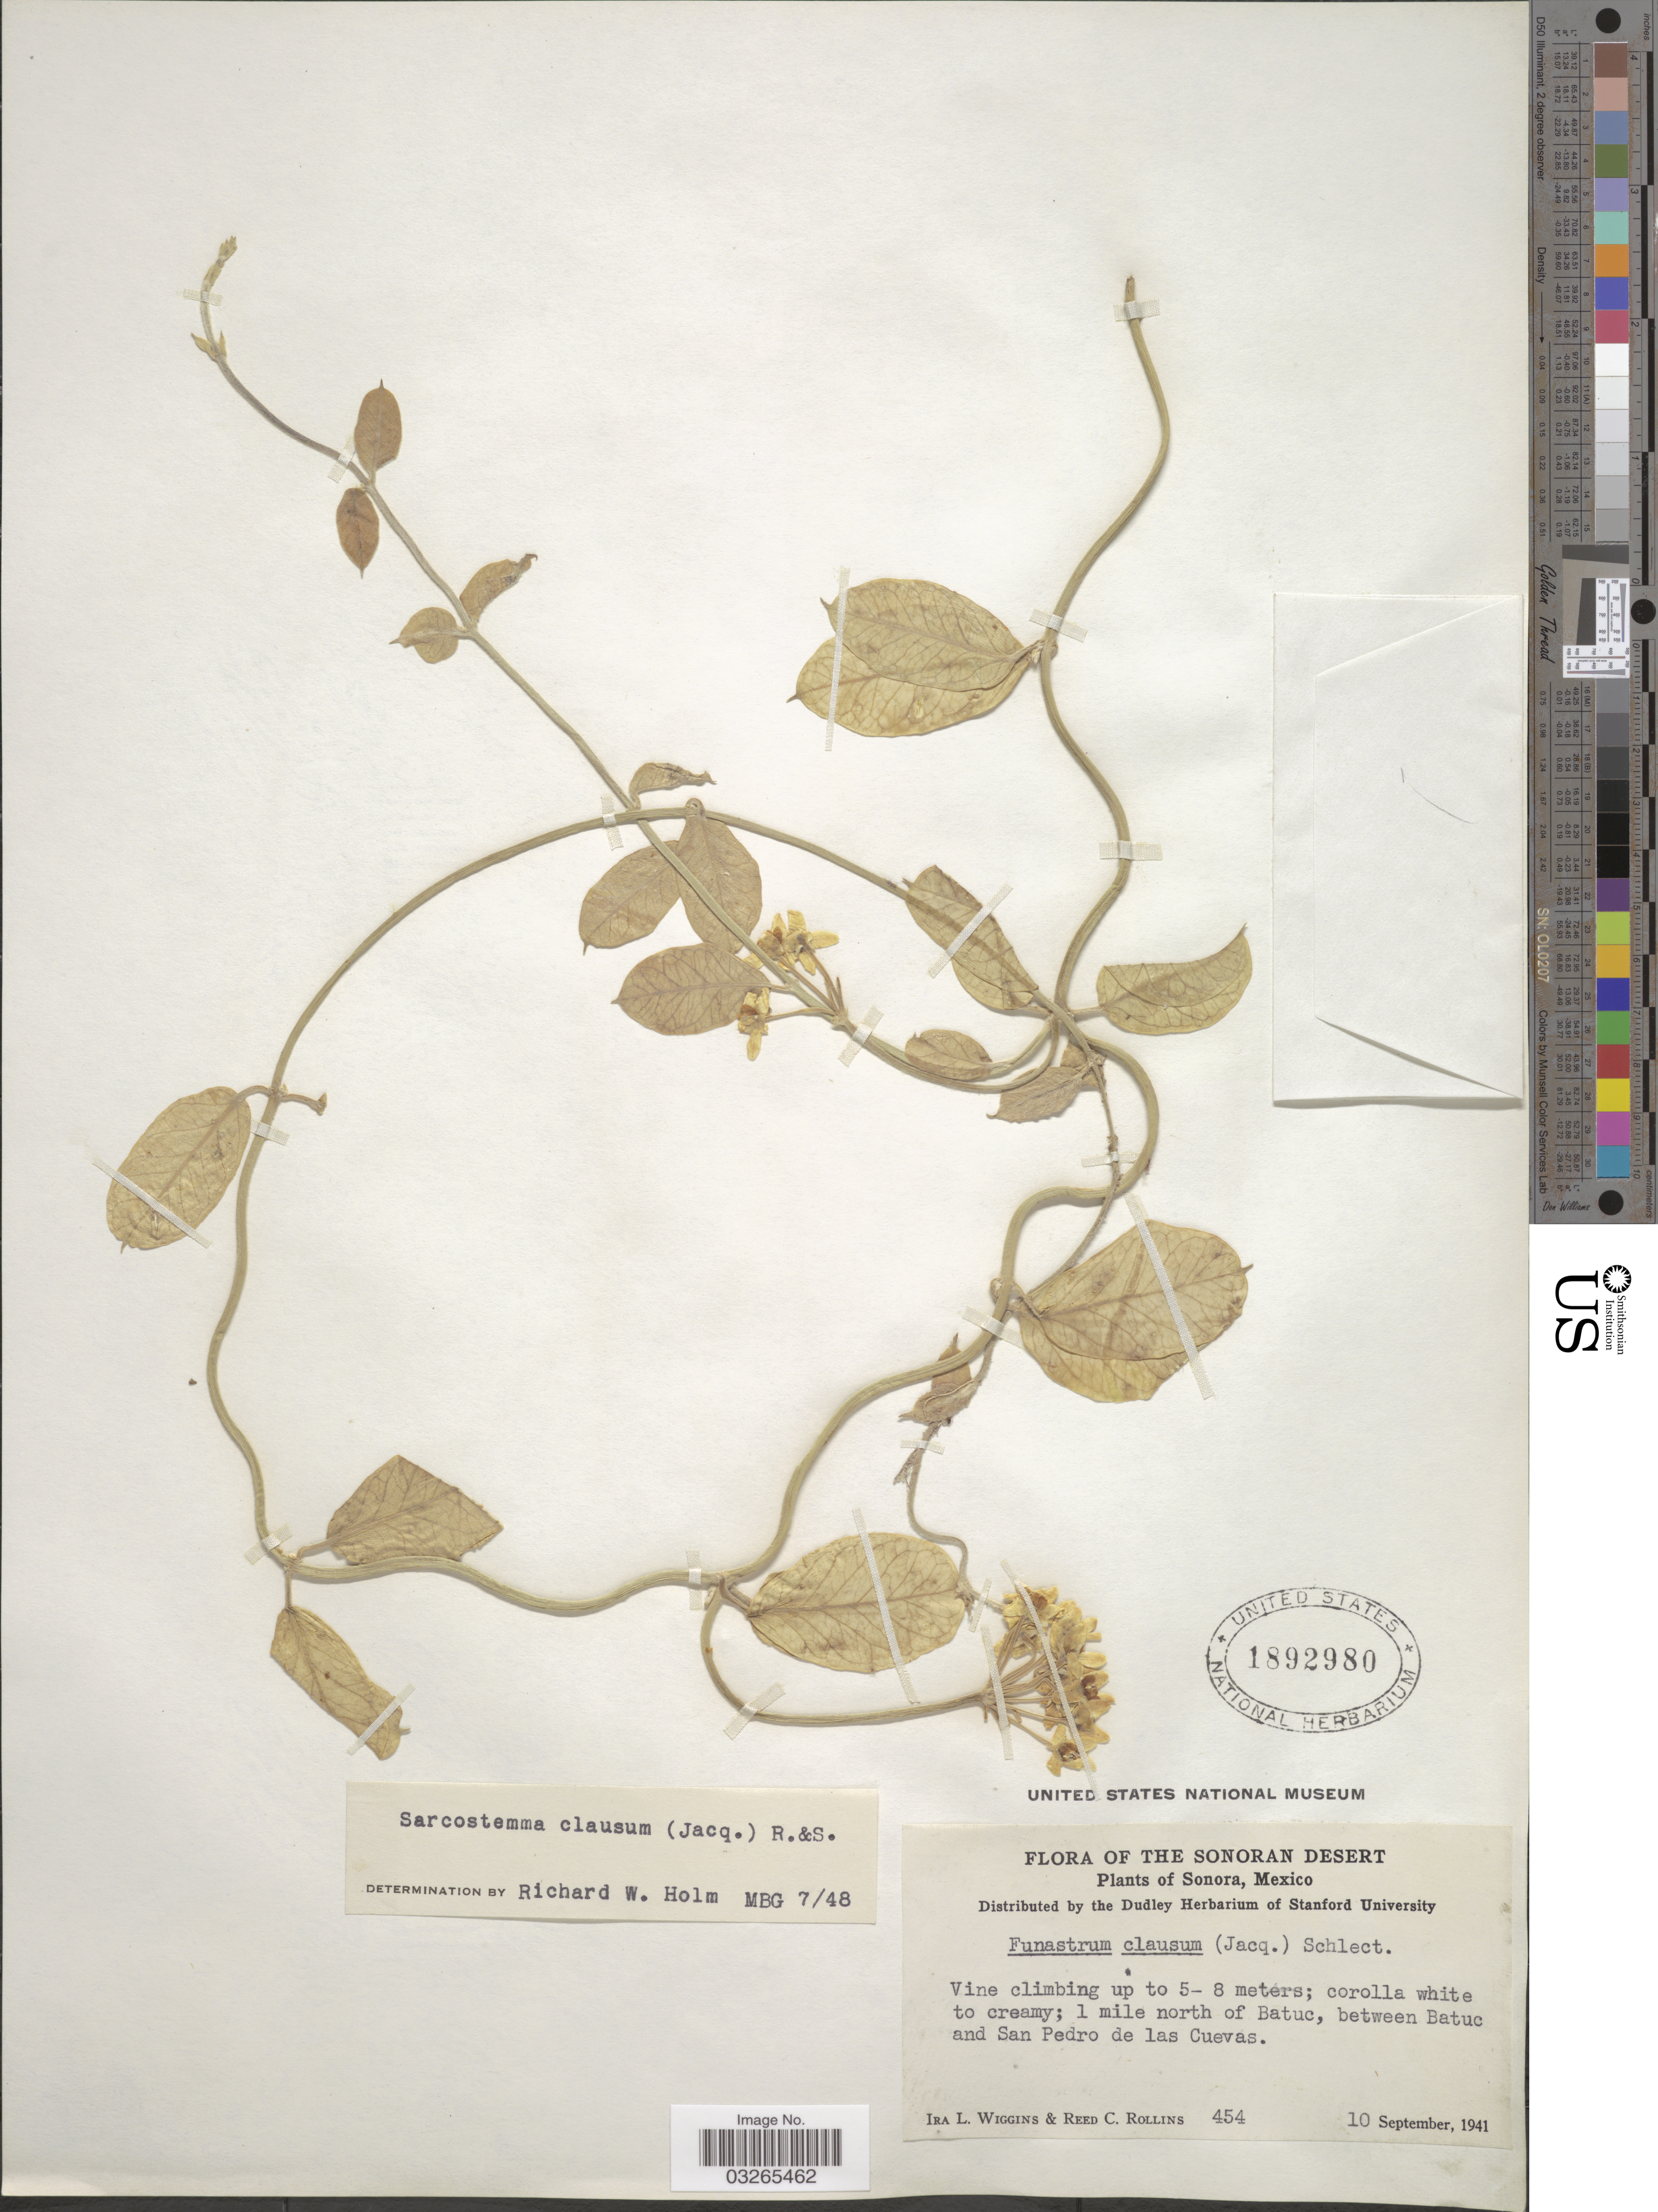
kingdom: Plantae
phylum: Tracheophyta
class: Magnoliopsida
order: Gentianales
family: Apocynaceae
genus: Sarcostemma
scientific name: Sarcostemma clausum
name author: (Jacq.) Schult.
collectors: I. L. Wiggins & R. C. Rollins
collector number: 454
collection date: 1941-09-10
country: Mexico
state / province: Sonora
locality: Sonoran Desert. 1 mile north of Batuc, between Batuc and San Pedro de las Cuevas.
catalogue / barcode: US 1892980